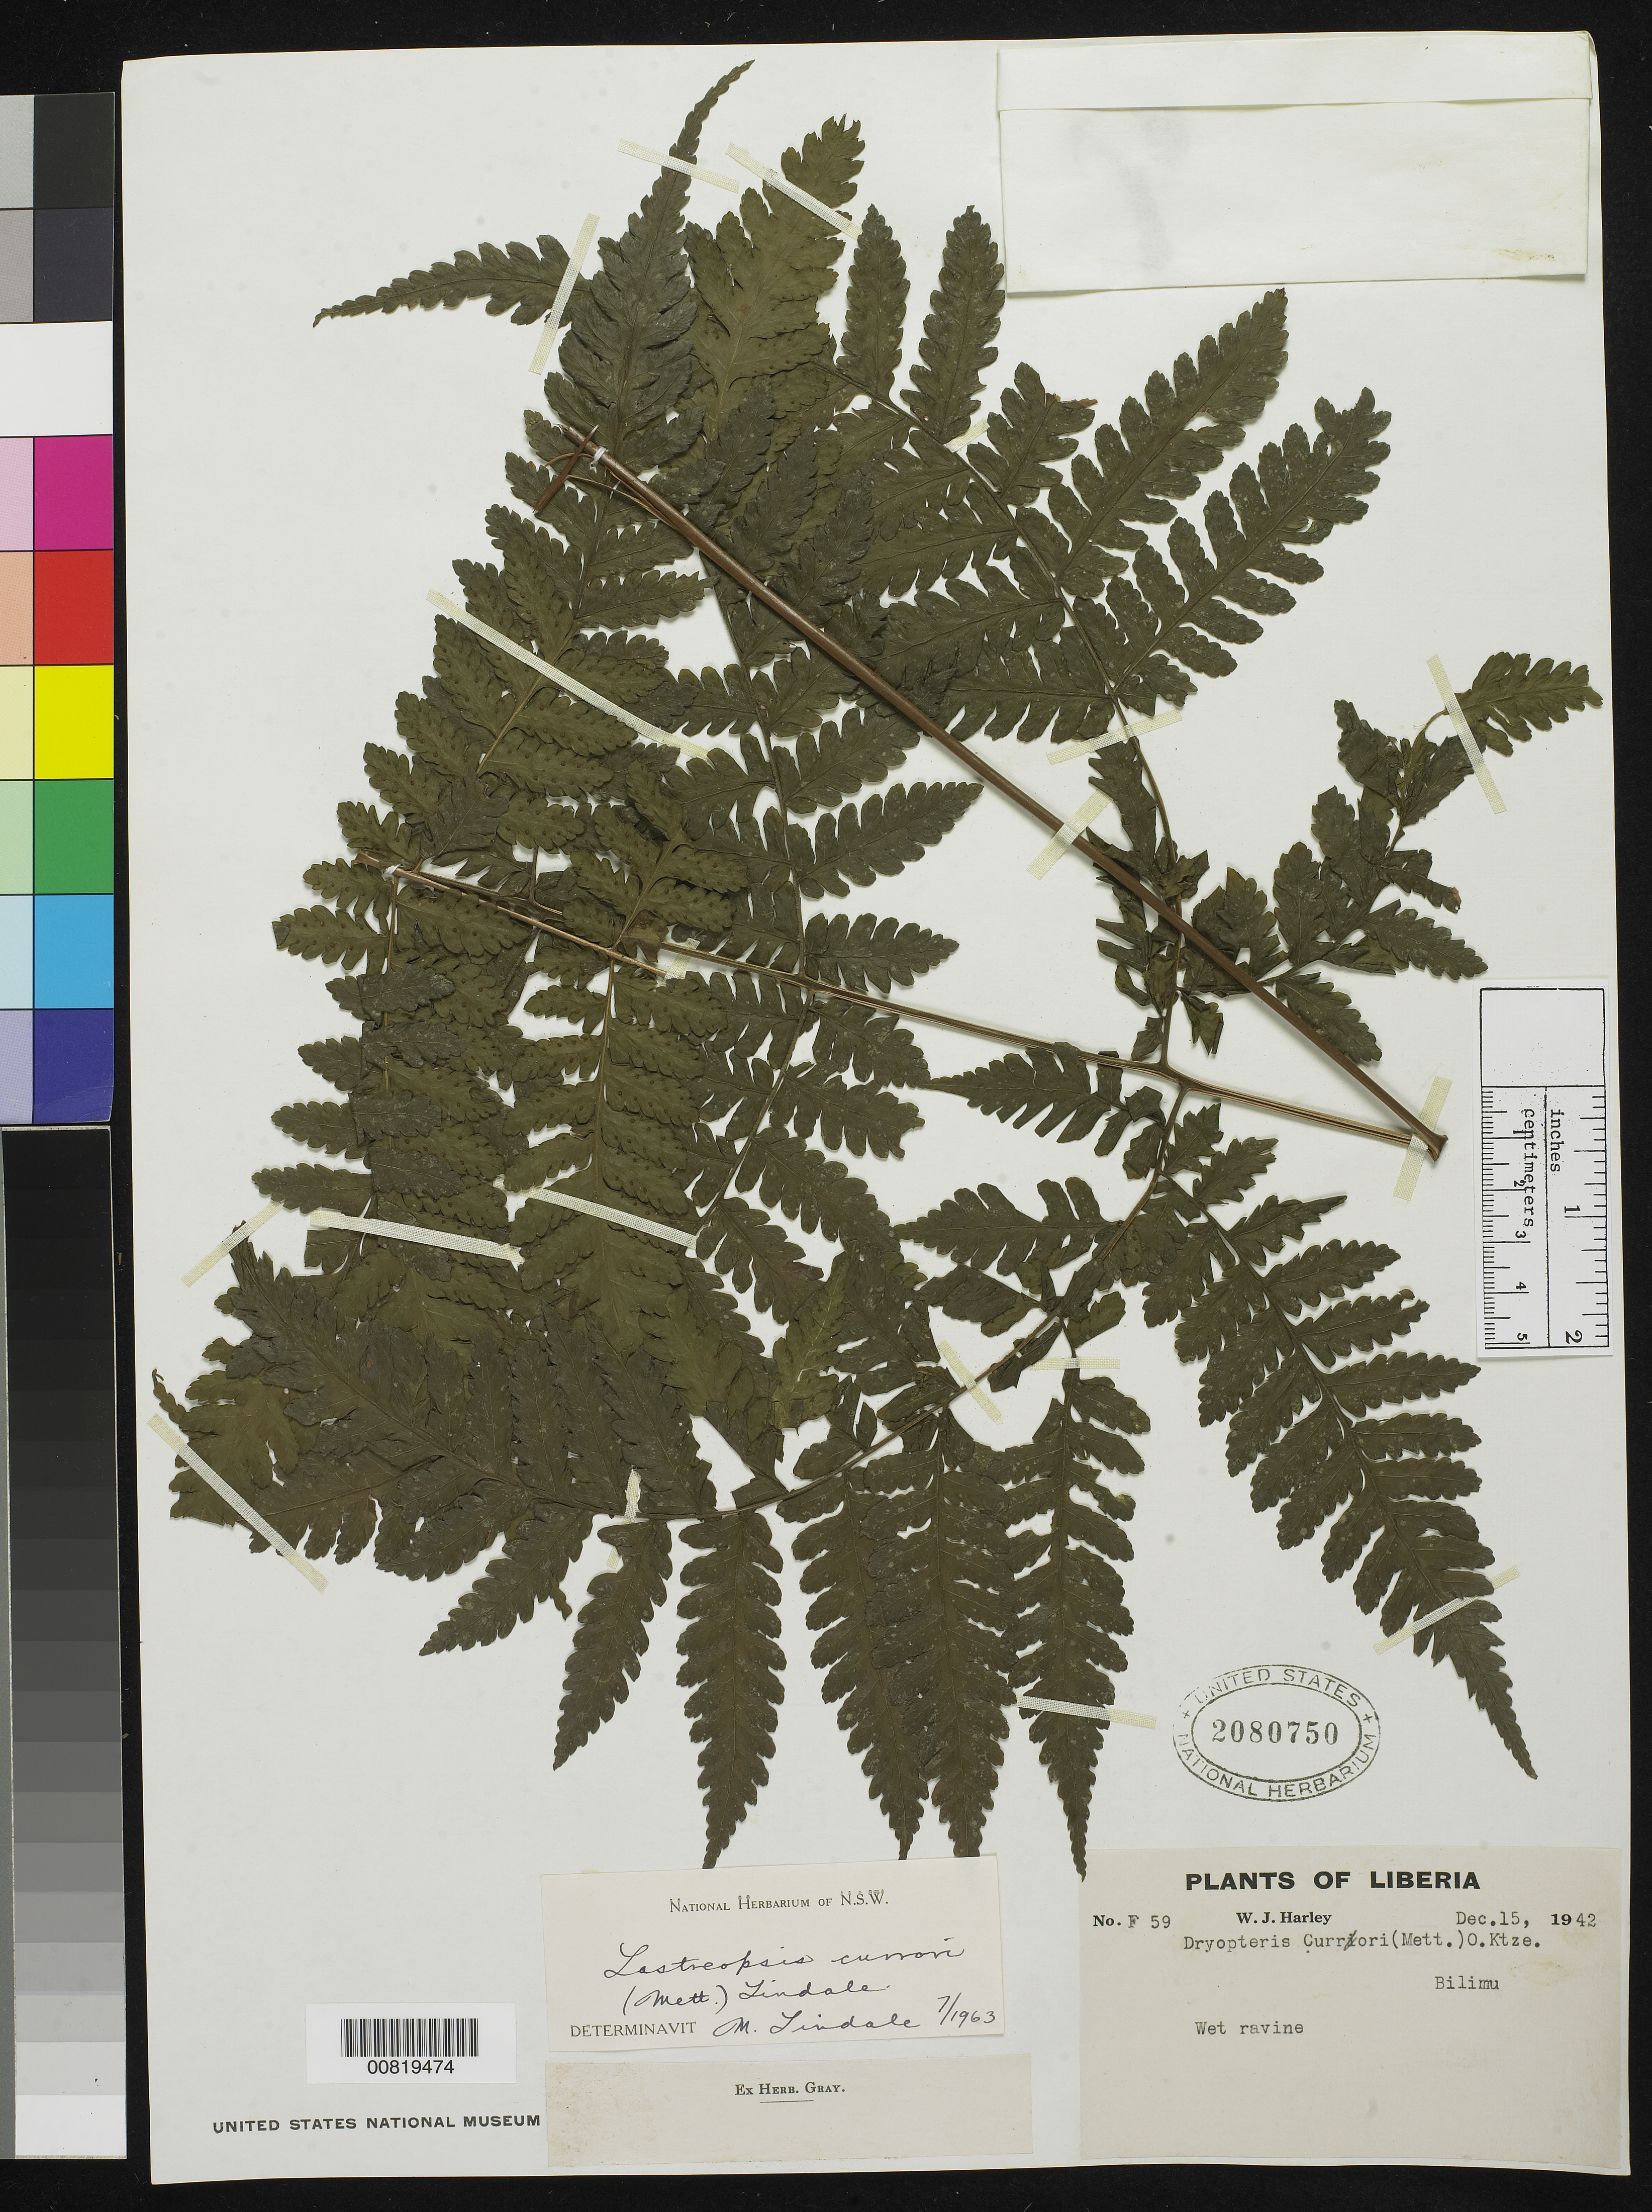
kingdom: Plantae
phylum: Tracheophyta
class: Polypodiopsida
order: Polypodiales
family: Dryopteridaceae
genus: Parapolystichum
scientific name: Parapolystichum currorii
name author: (Mett. ex Kuhn) Rouhan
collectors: W. Harley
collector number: F 59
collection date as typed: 15 Dec 1942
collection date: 1942-12-15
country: Liberia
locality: Bilimu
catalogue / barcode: US 2080750